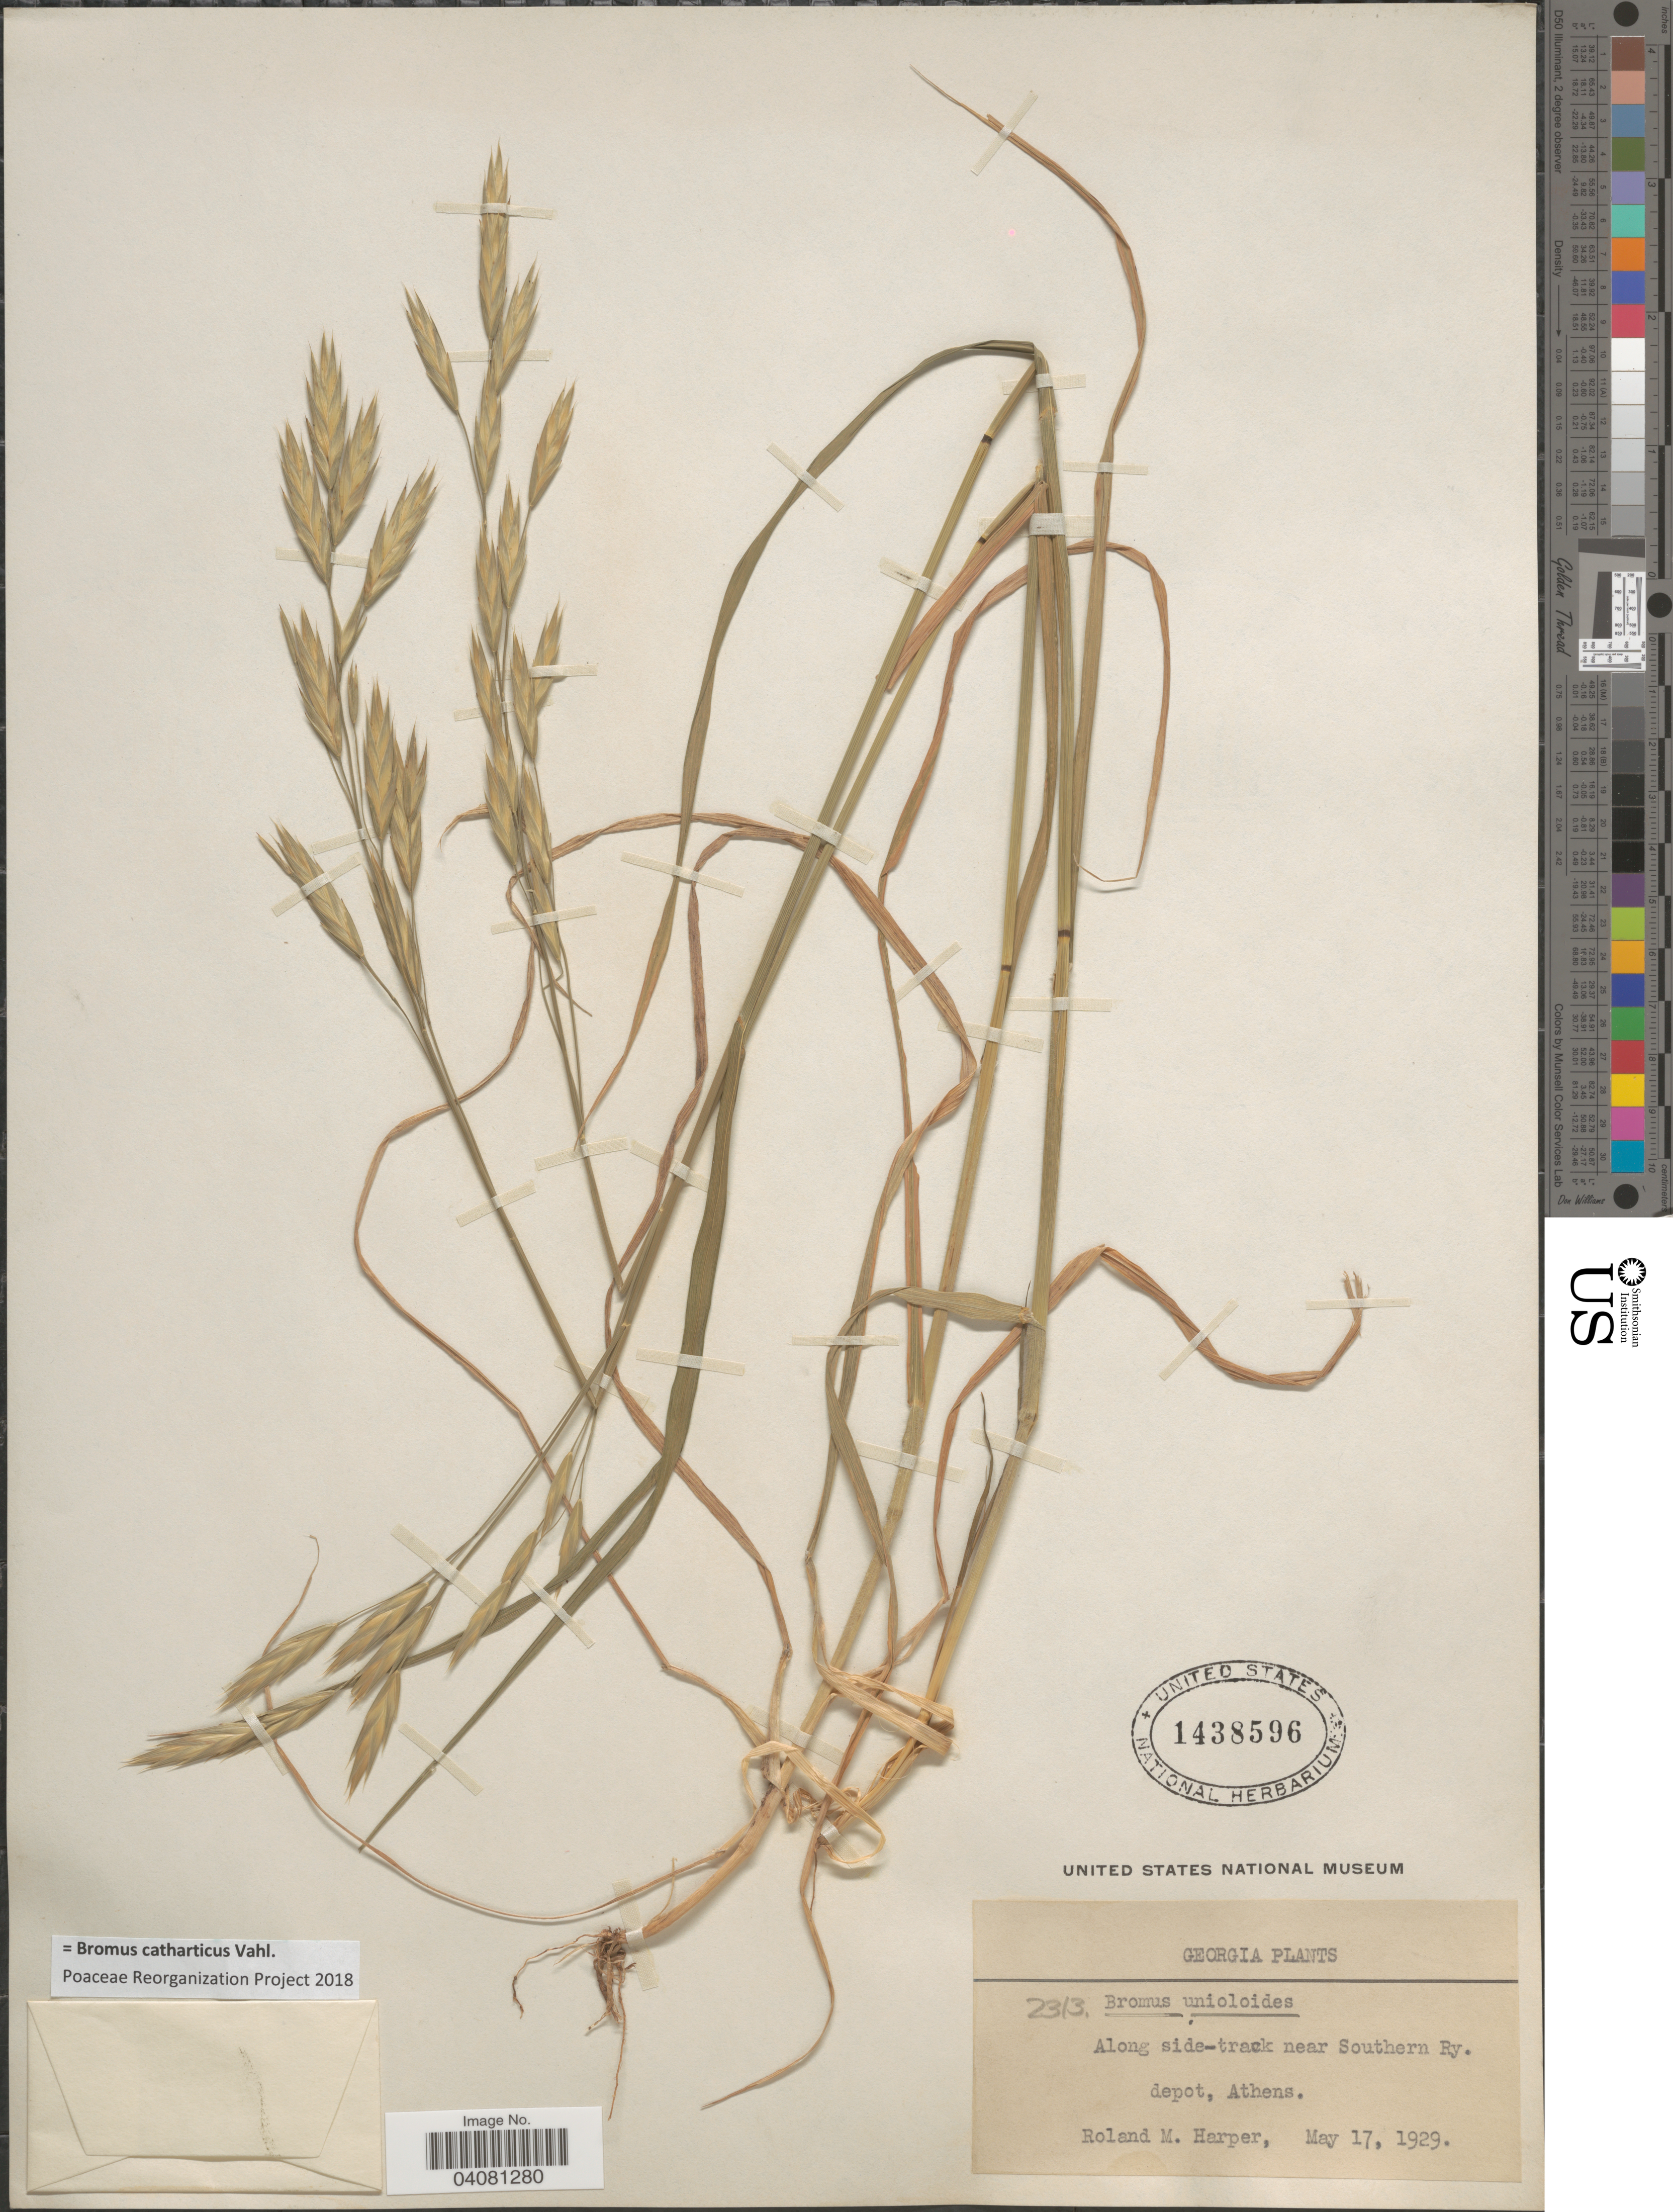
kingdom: Plantae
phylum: Tracheophyta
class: Liliopsida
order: Poales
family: Poaceae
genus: Bromus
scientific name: Bromus catharticus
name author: Vahl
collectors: R. M. Harper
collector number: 2313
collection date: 1929-05-17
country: United States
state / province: Georgia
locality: Along side-track near Southern Ry. depot, Athens.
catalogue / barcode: US 1438596